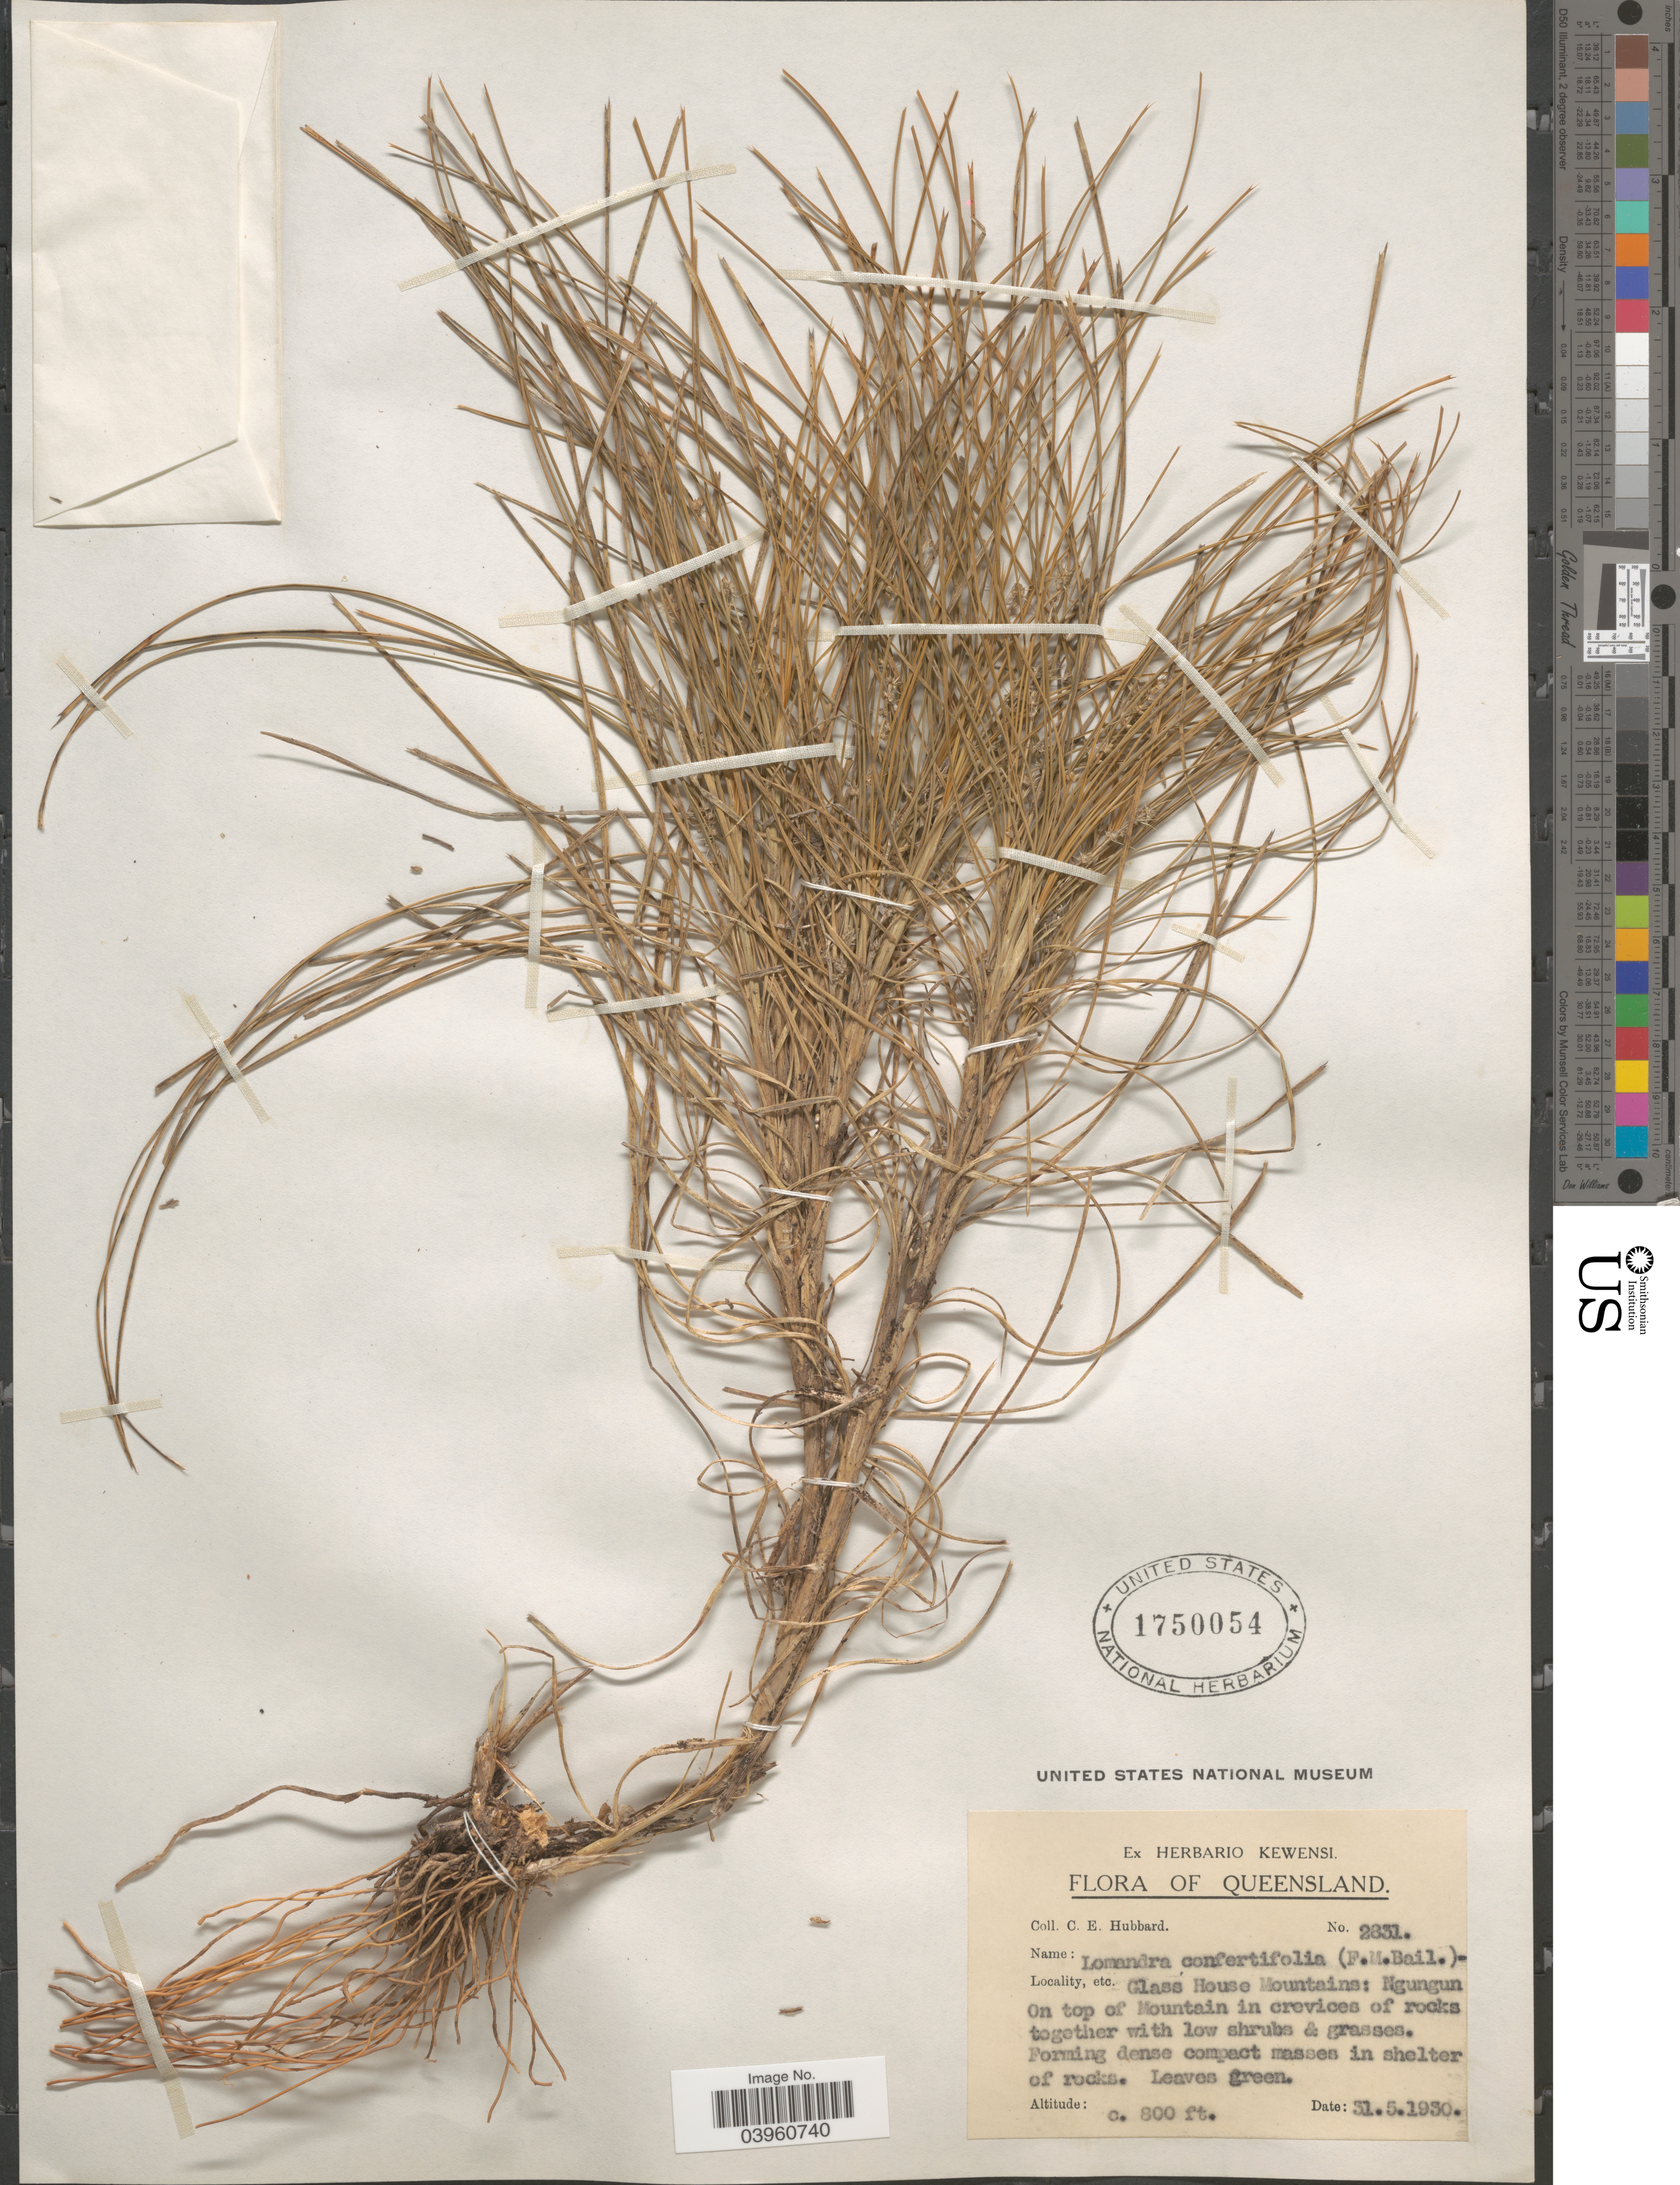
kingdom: Plantae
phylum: Tracheophyta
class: Liliopsida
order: Asparagales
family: Asparagaceae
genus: Lomandra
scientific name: Lomandra confertifolia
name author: (F.M. Bailey) Fahn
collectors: C. E. Hubbard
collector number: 2831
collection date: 1930-05-31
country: Australia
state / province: Queensland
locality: Glass House Mountains: Ngungun. On top of Mountain.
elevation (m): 244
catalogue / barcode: US 1750054